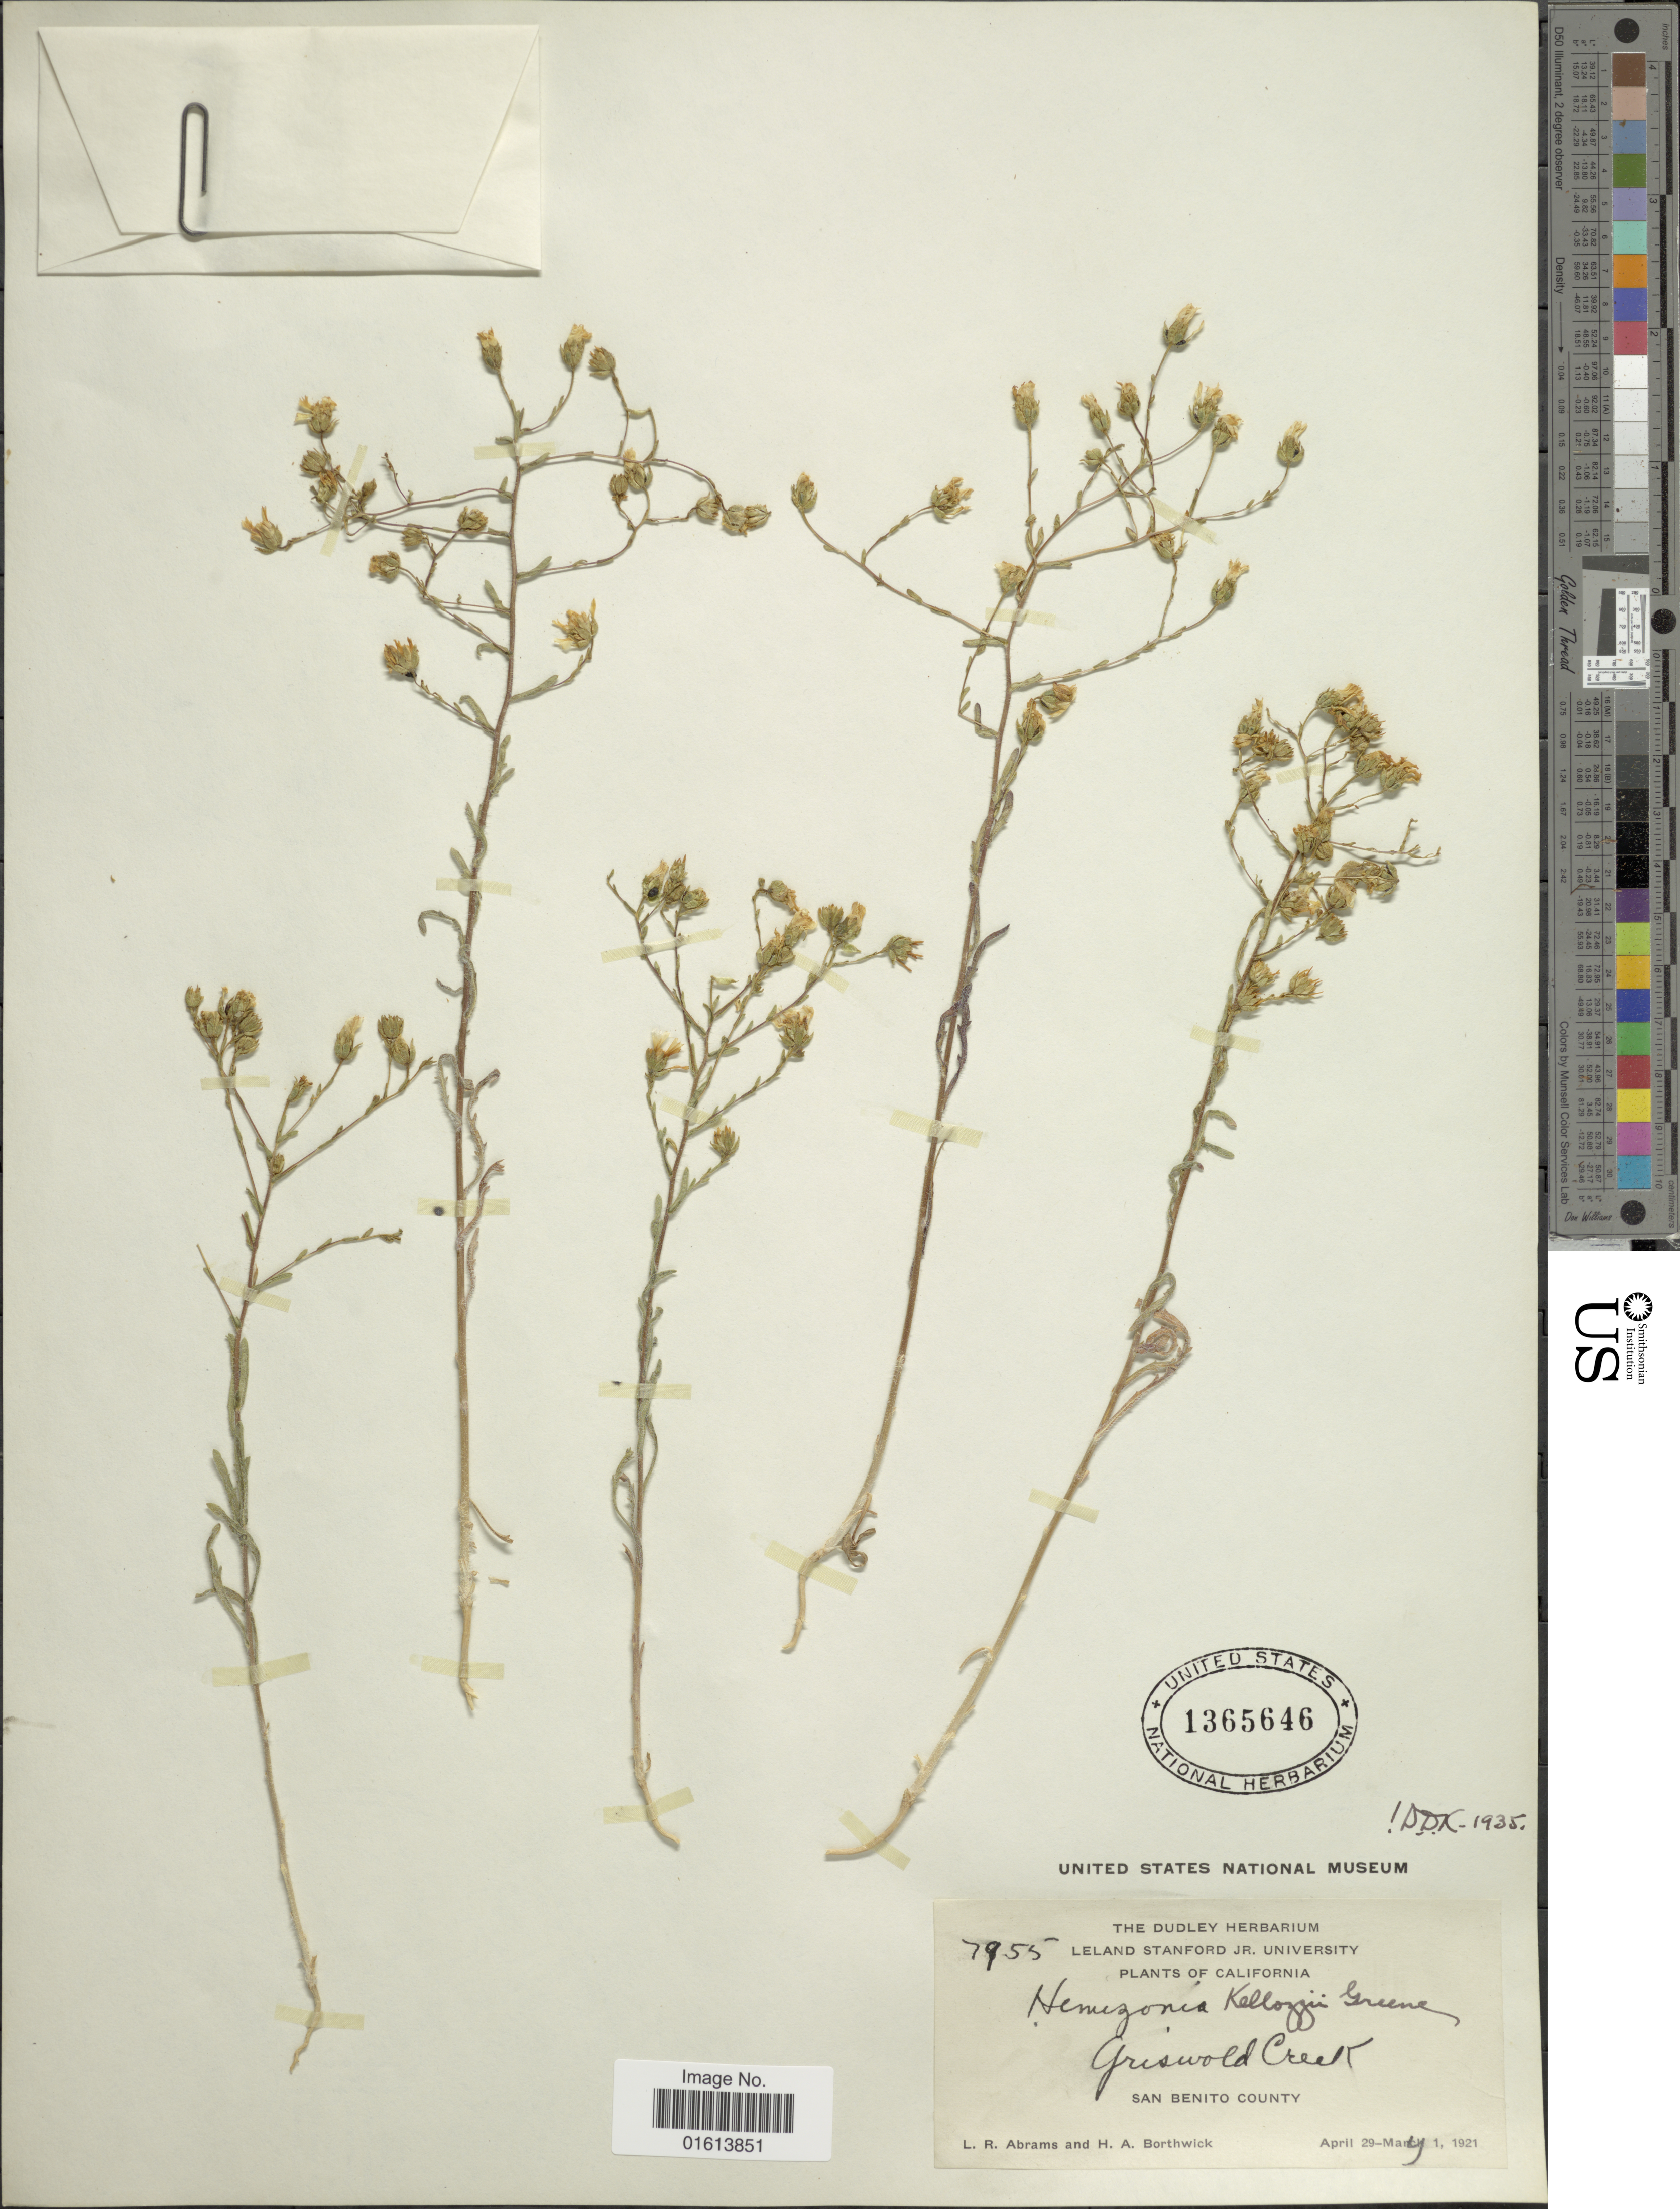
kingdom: Plantae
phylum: Tracheophyta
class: Magnoliopsida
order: Asterales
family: Asteraceae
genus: Deinandra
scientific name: Deinandra kelloggii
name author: (Greene) Greene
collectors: L. Abrams & H. Borthwick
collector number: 7955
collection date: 1921-04-29/1921-05-01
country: United States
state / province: California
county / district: San Benito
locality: California. Griswold Creek. San Benito County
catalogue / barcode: US 1365646